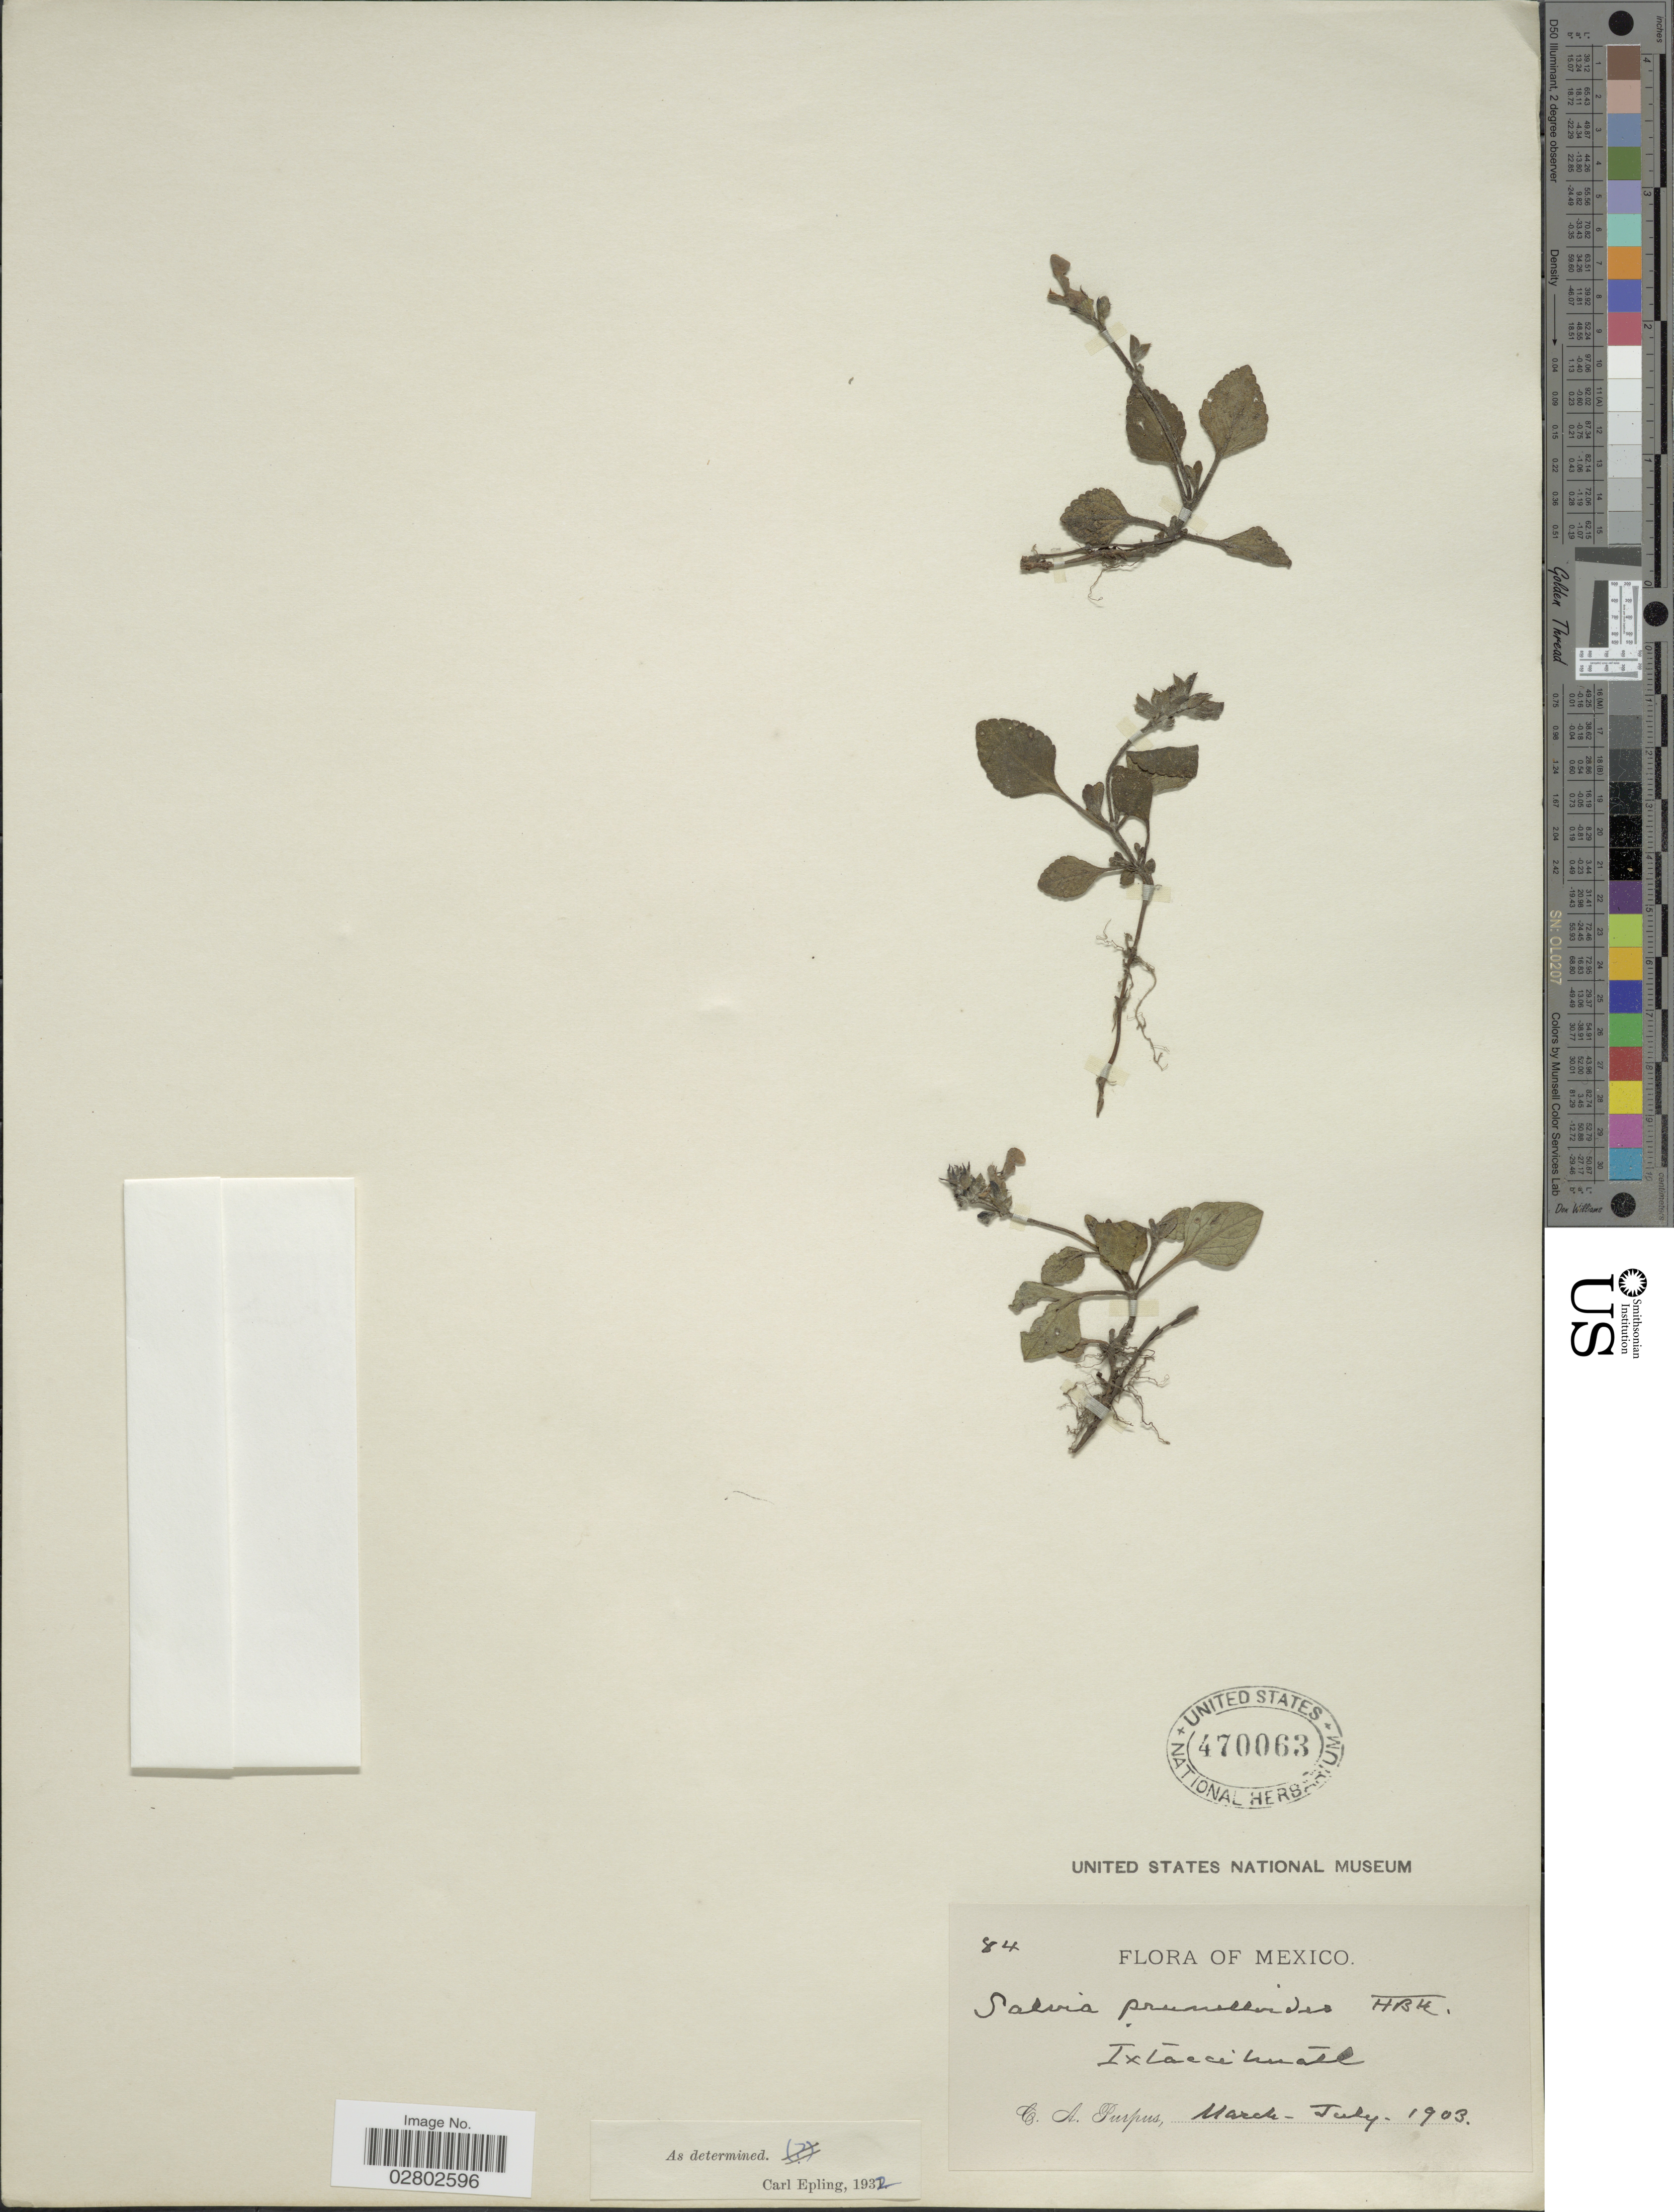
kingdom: Plantae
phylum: Tracheophyta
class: Magnoliopsida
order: Lamiales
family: Lamiaceae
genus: Salvia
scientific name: Salvia prunelloides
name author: Kunth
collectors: C. A. Purpus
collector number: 84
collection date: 1903-03/1903-07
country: Mexico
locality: Ixtaccihuatl.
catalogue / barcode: US 470063